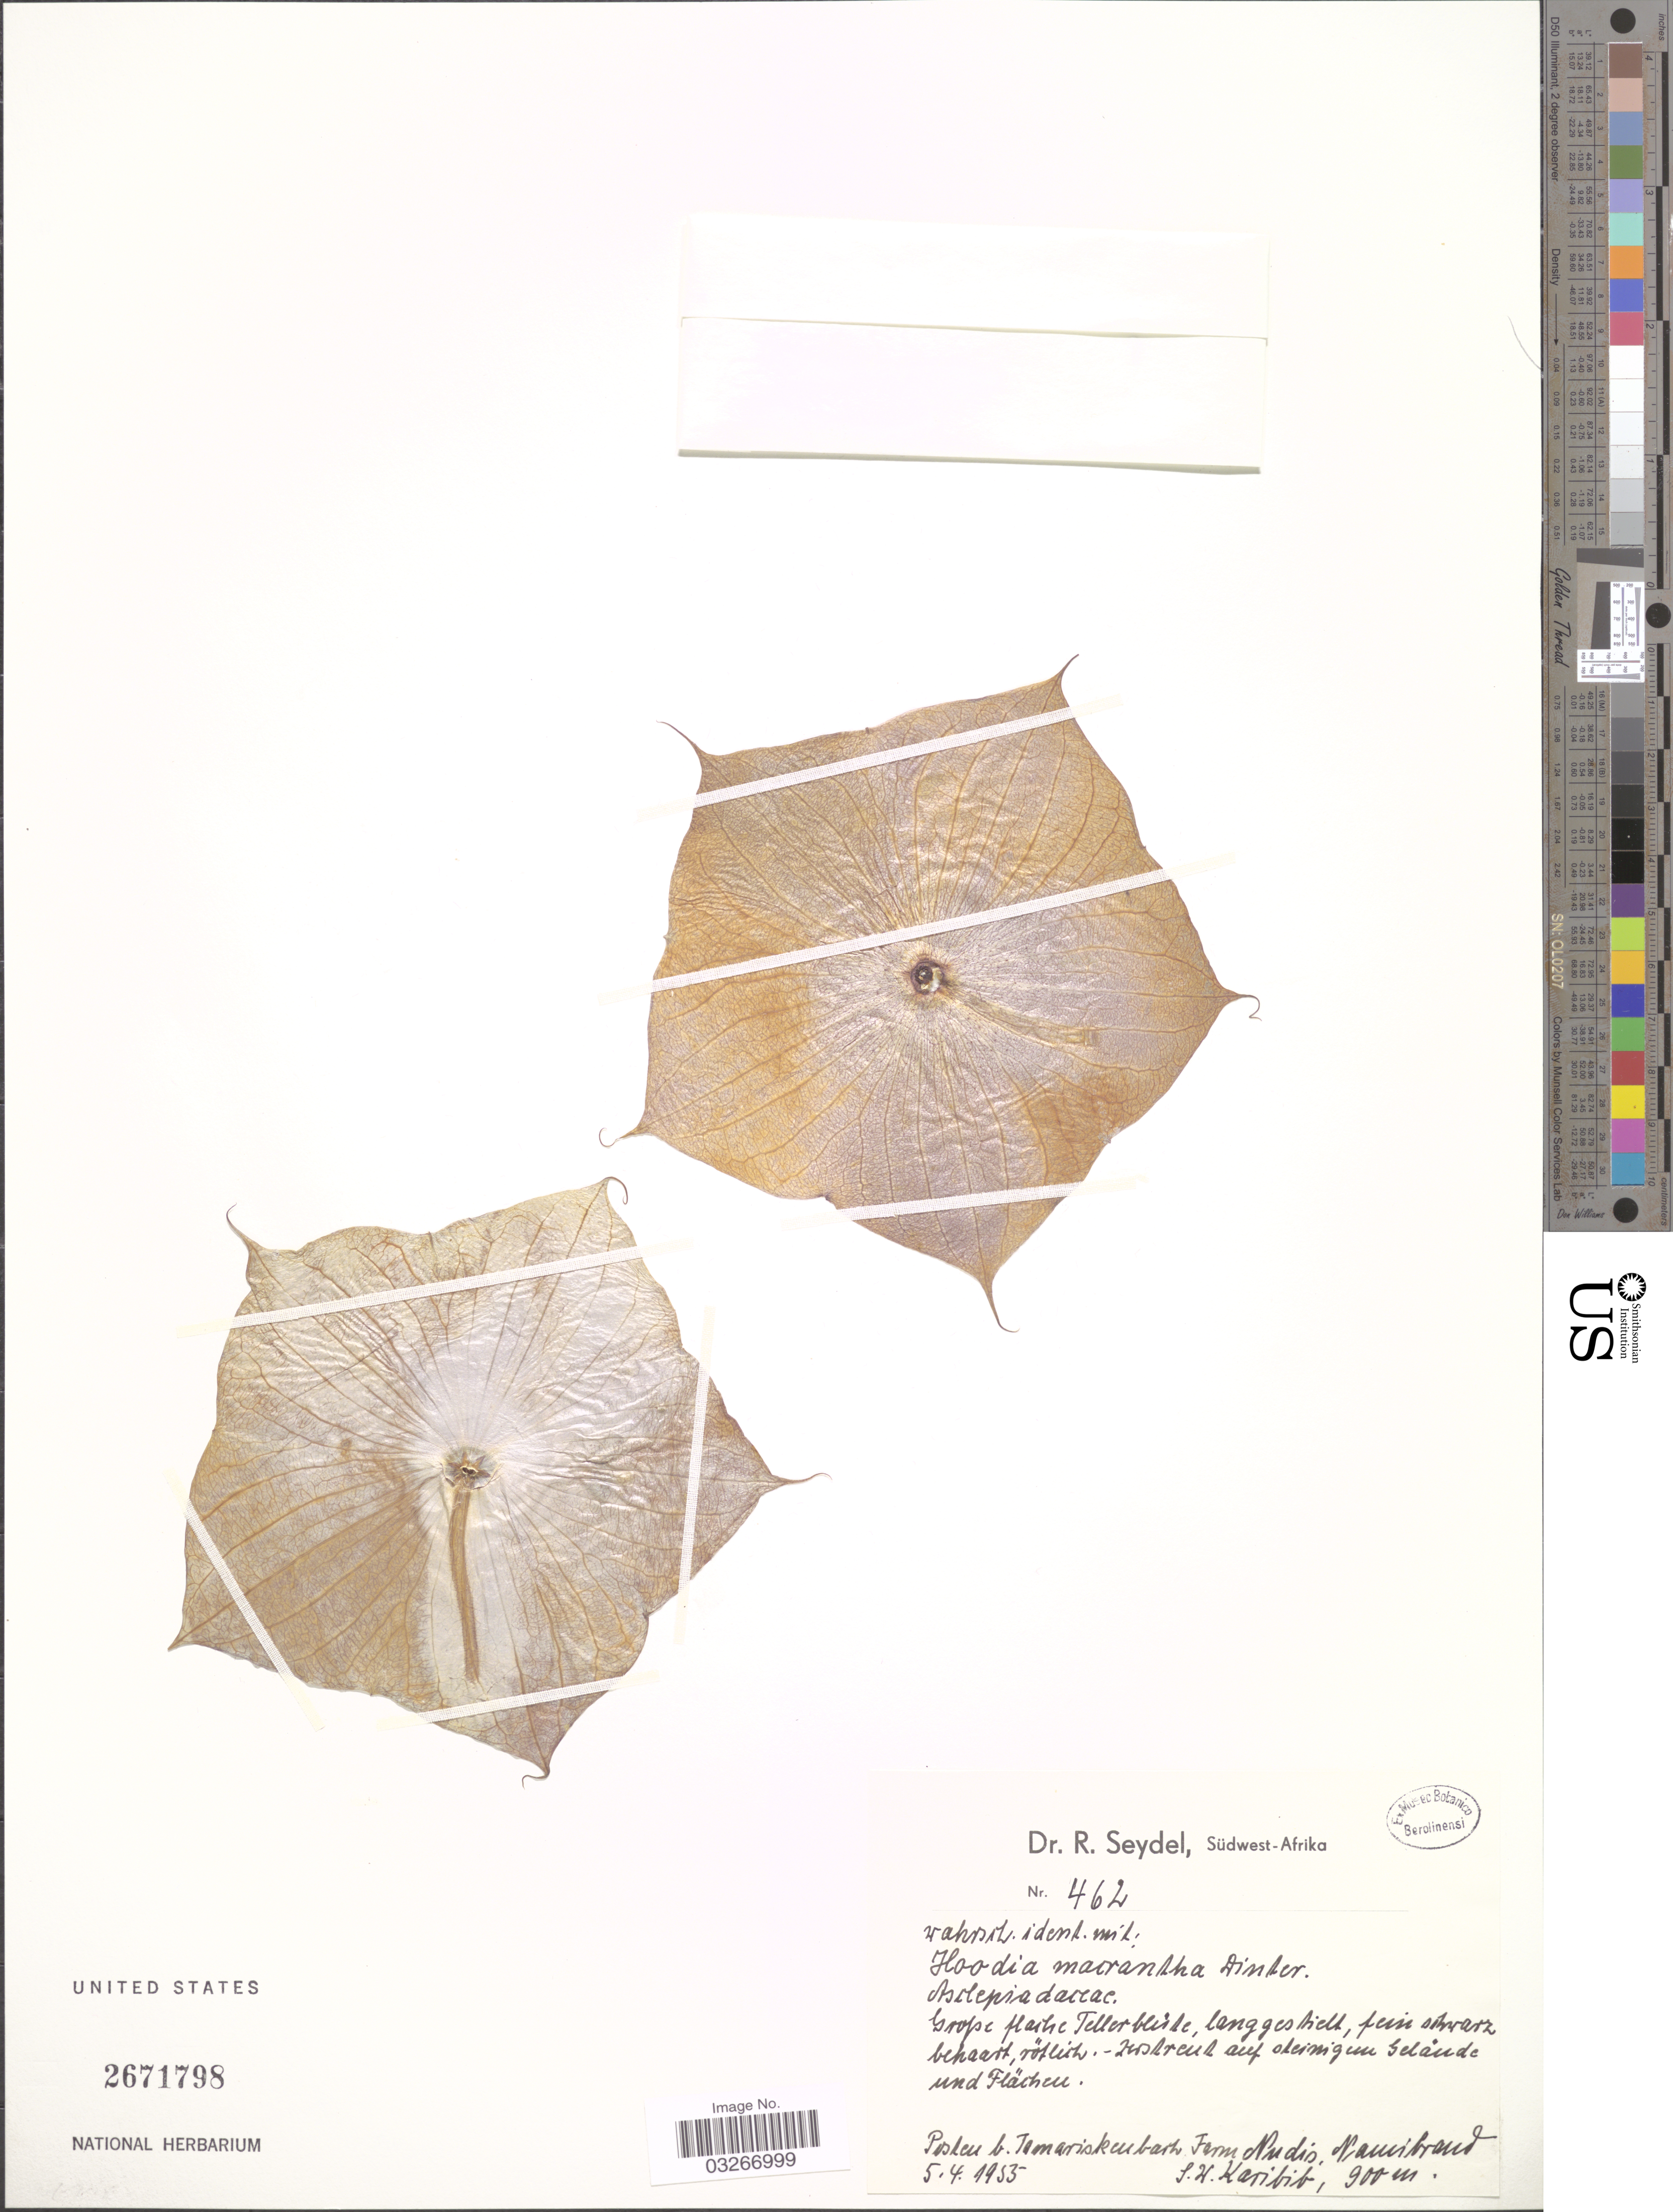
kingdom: Plantae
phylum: Tracheophyta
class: Magnoliopsida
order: Gentianales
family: Apocynaceae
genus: Hoodia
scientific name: Hoodia macrantha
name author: Dinter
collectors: R. Seydel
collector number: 462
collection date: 1955-04-05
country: Namibia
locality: Südwest-Arika. Posten b. Tamariskenbach Farm Nudis, Namibrand S. W. Karibib.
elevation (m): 900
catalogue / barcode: US 2671798